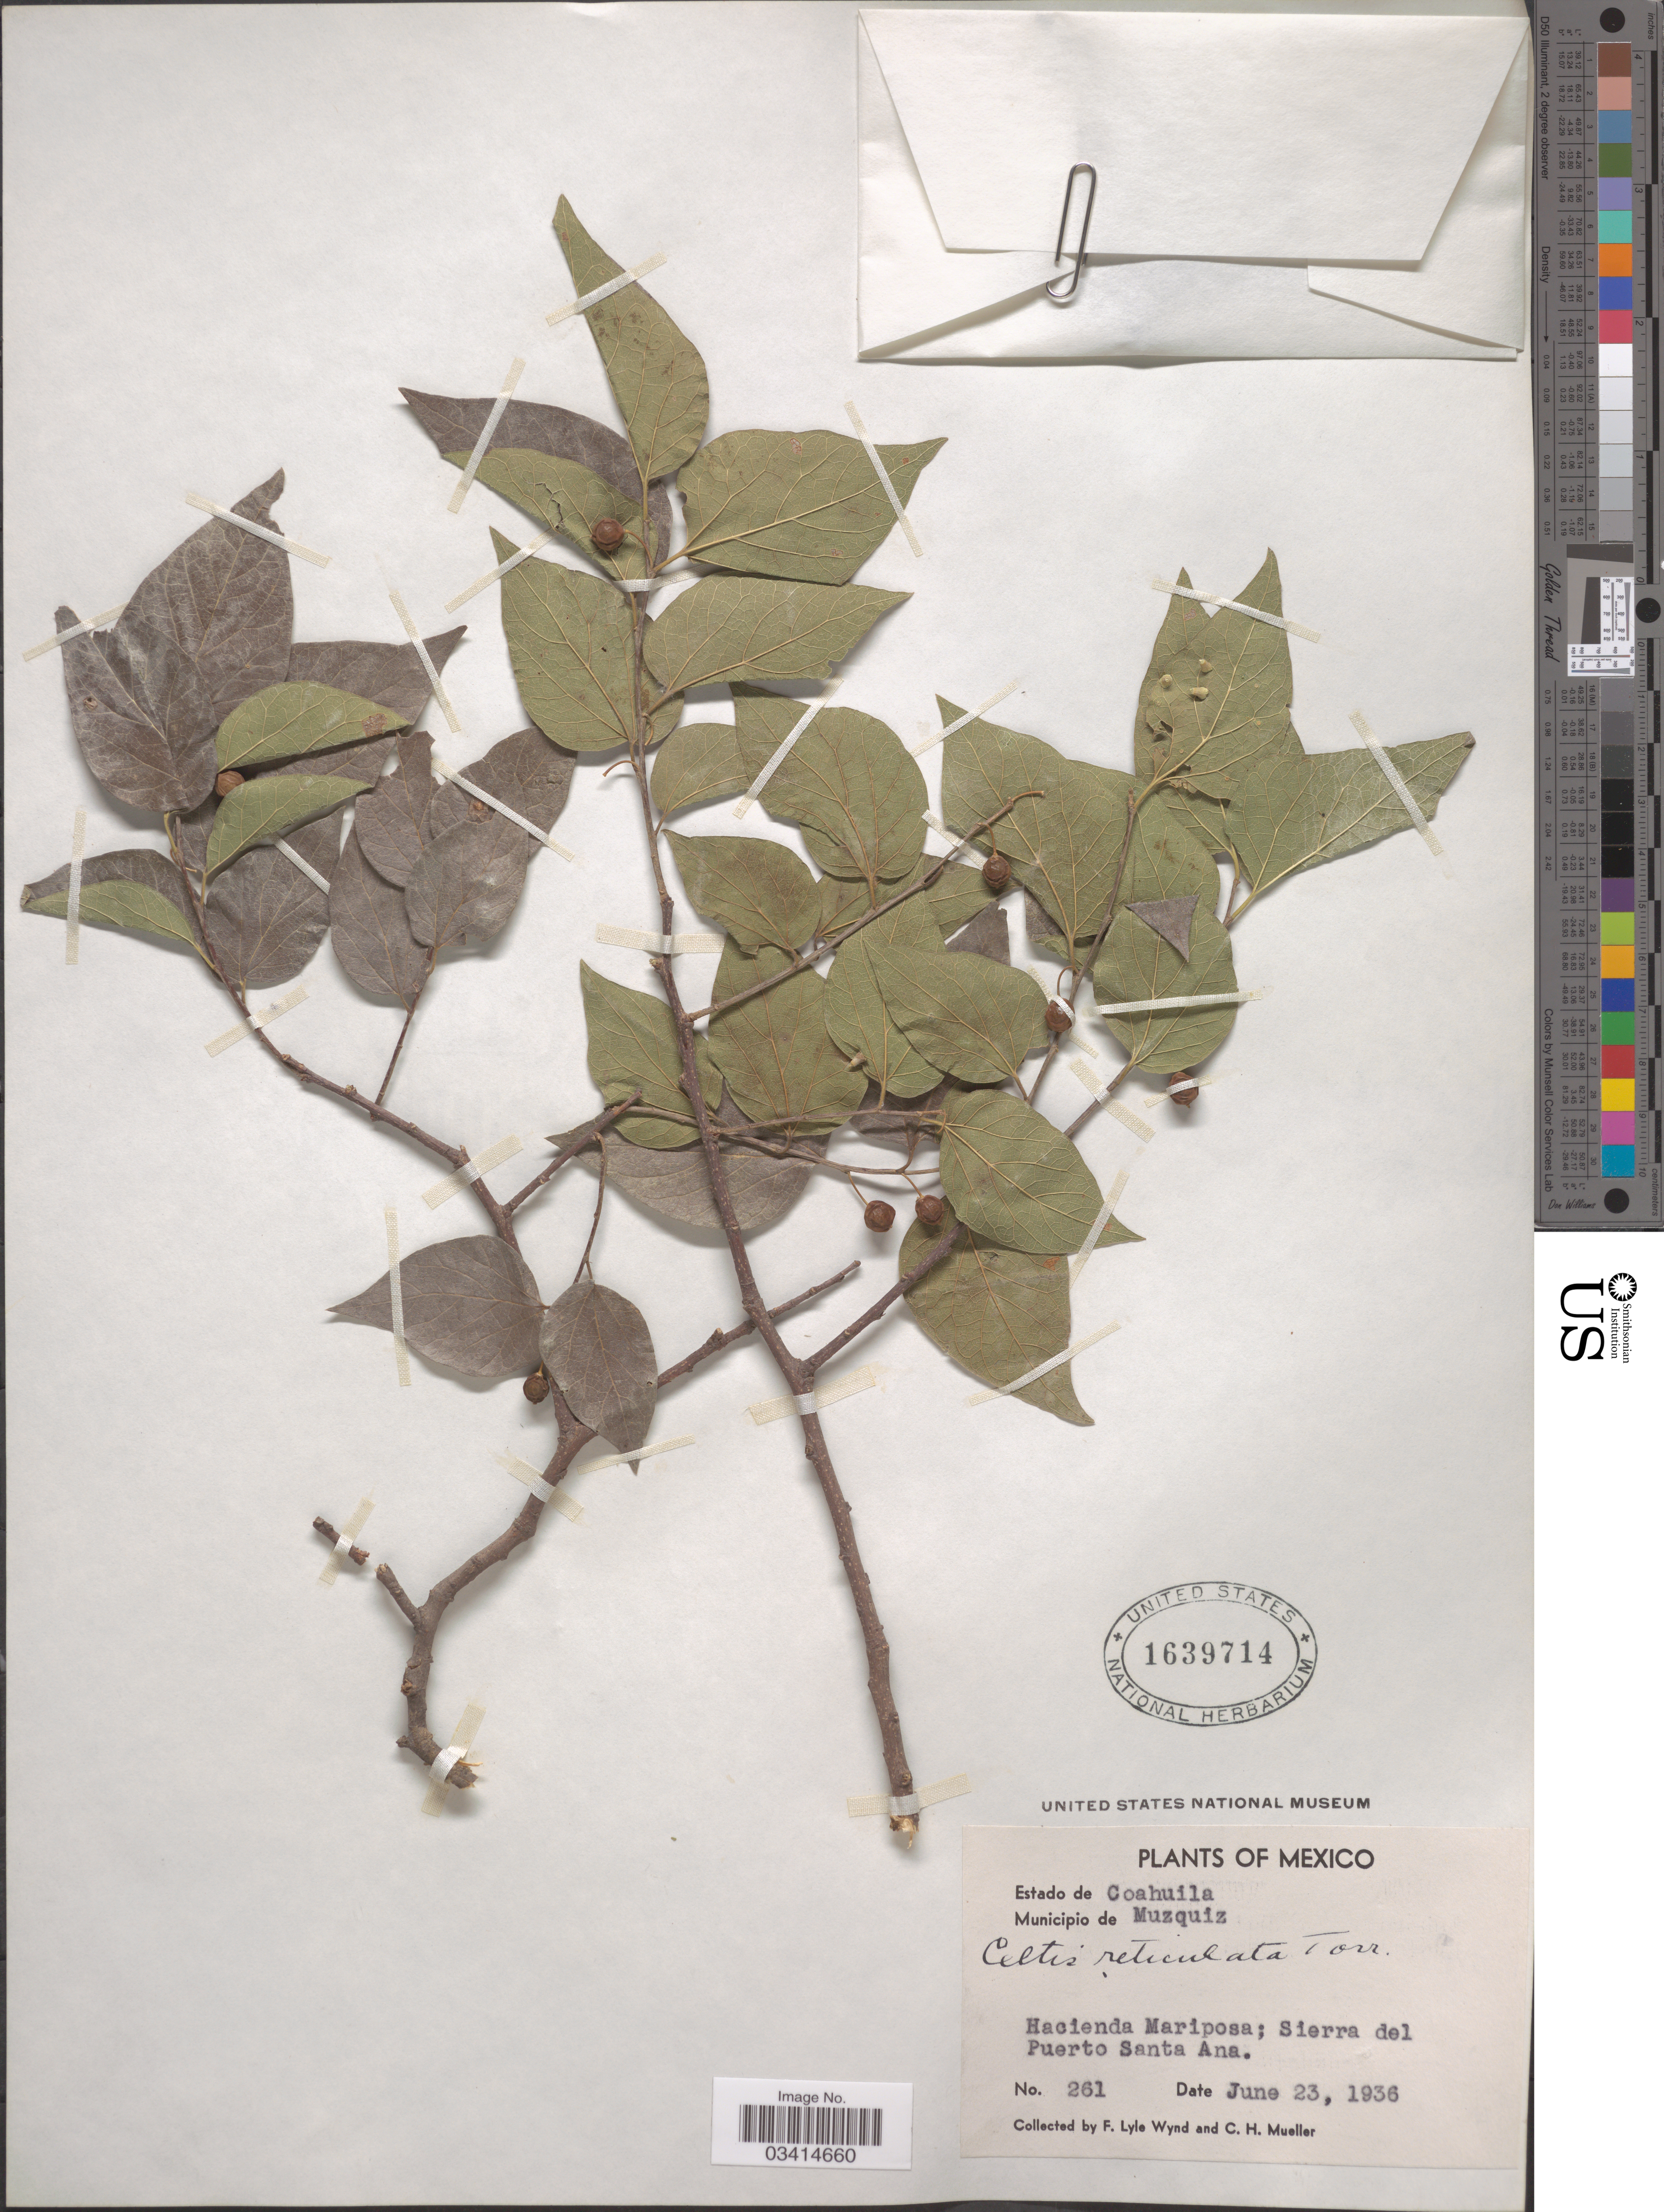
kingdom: Plantae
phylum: Tracheophyta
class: Magnoliopsida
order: Rosales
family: Cannabaceae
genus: Celtis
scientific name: Celtis reticulata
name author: Torr.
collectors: F. L. Wynd & C. H. Mueller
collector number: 261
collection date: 1936-06-23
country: Mexico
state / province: Coahuila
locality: Municipio de Muzquiz. Hacienda Mariposa; Sierra del Puerto Santa Ana.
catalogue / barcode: US 1639714